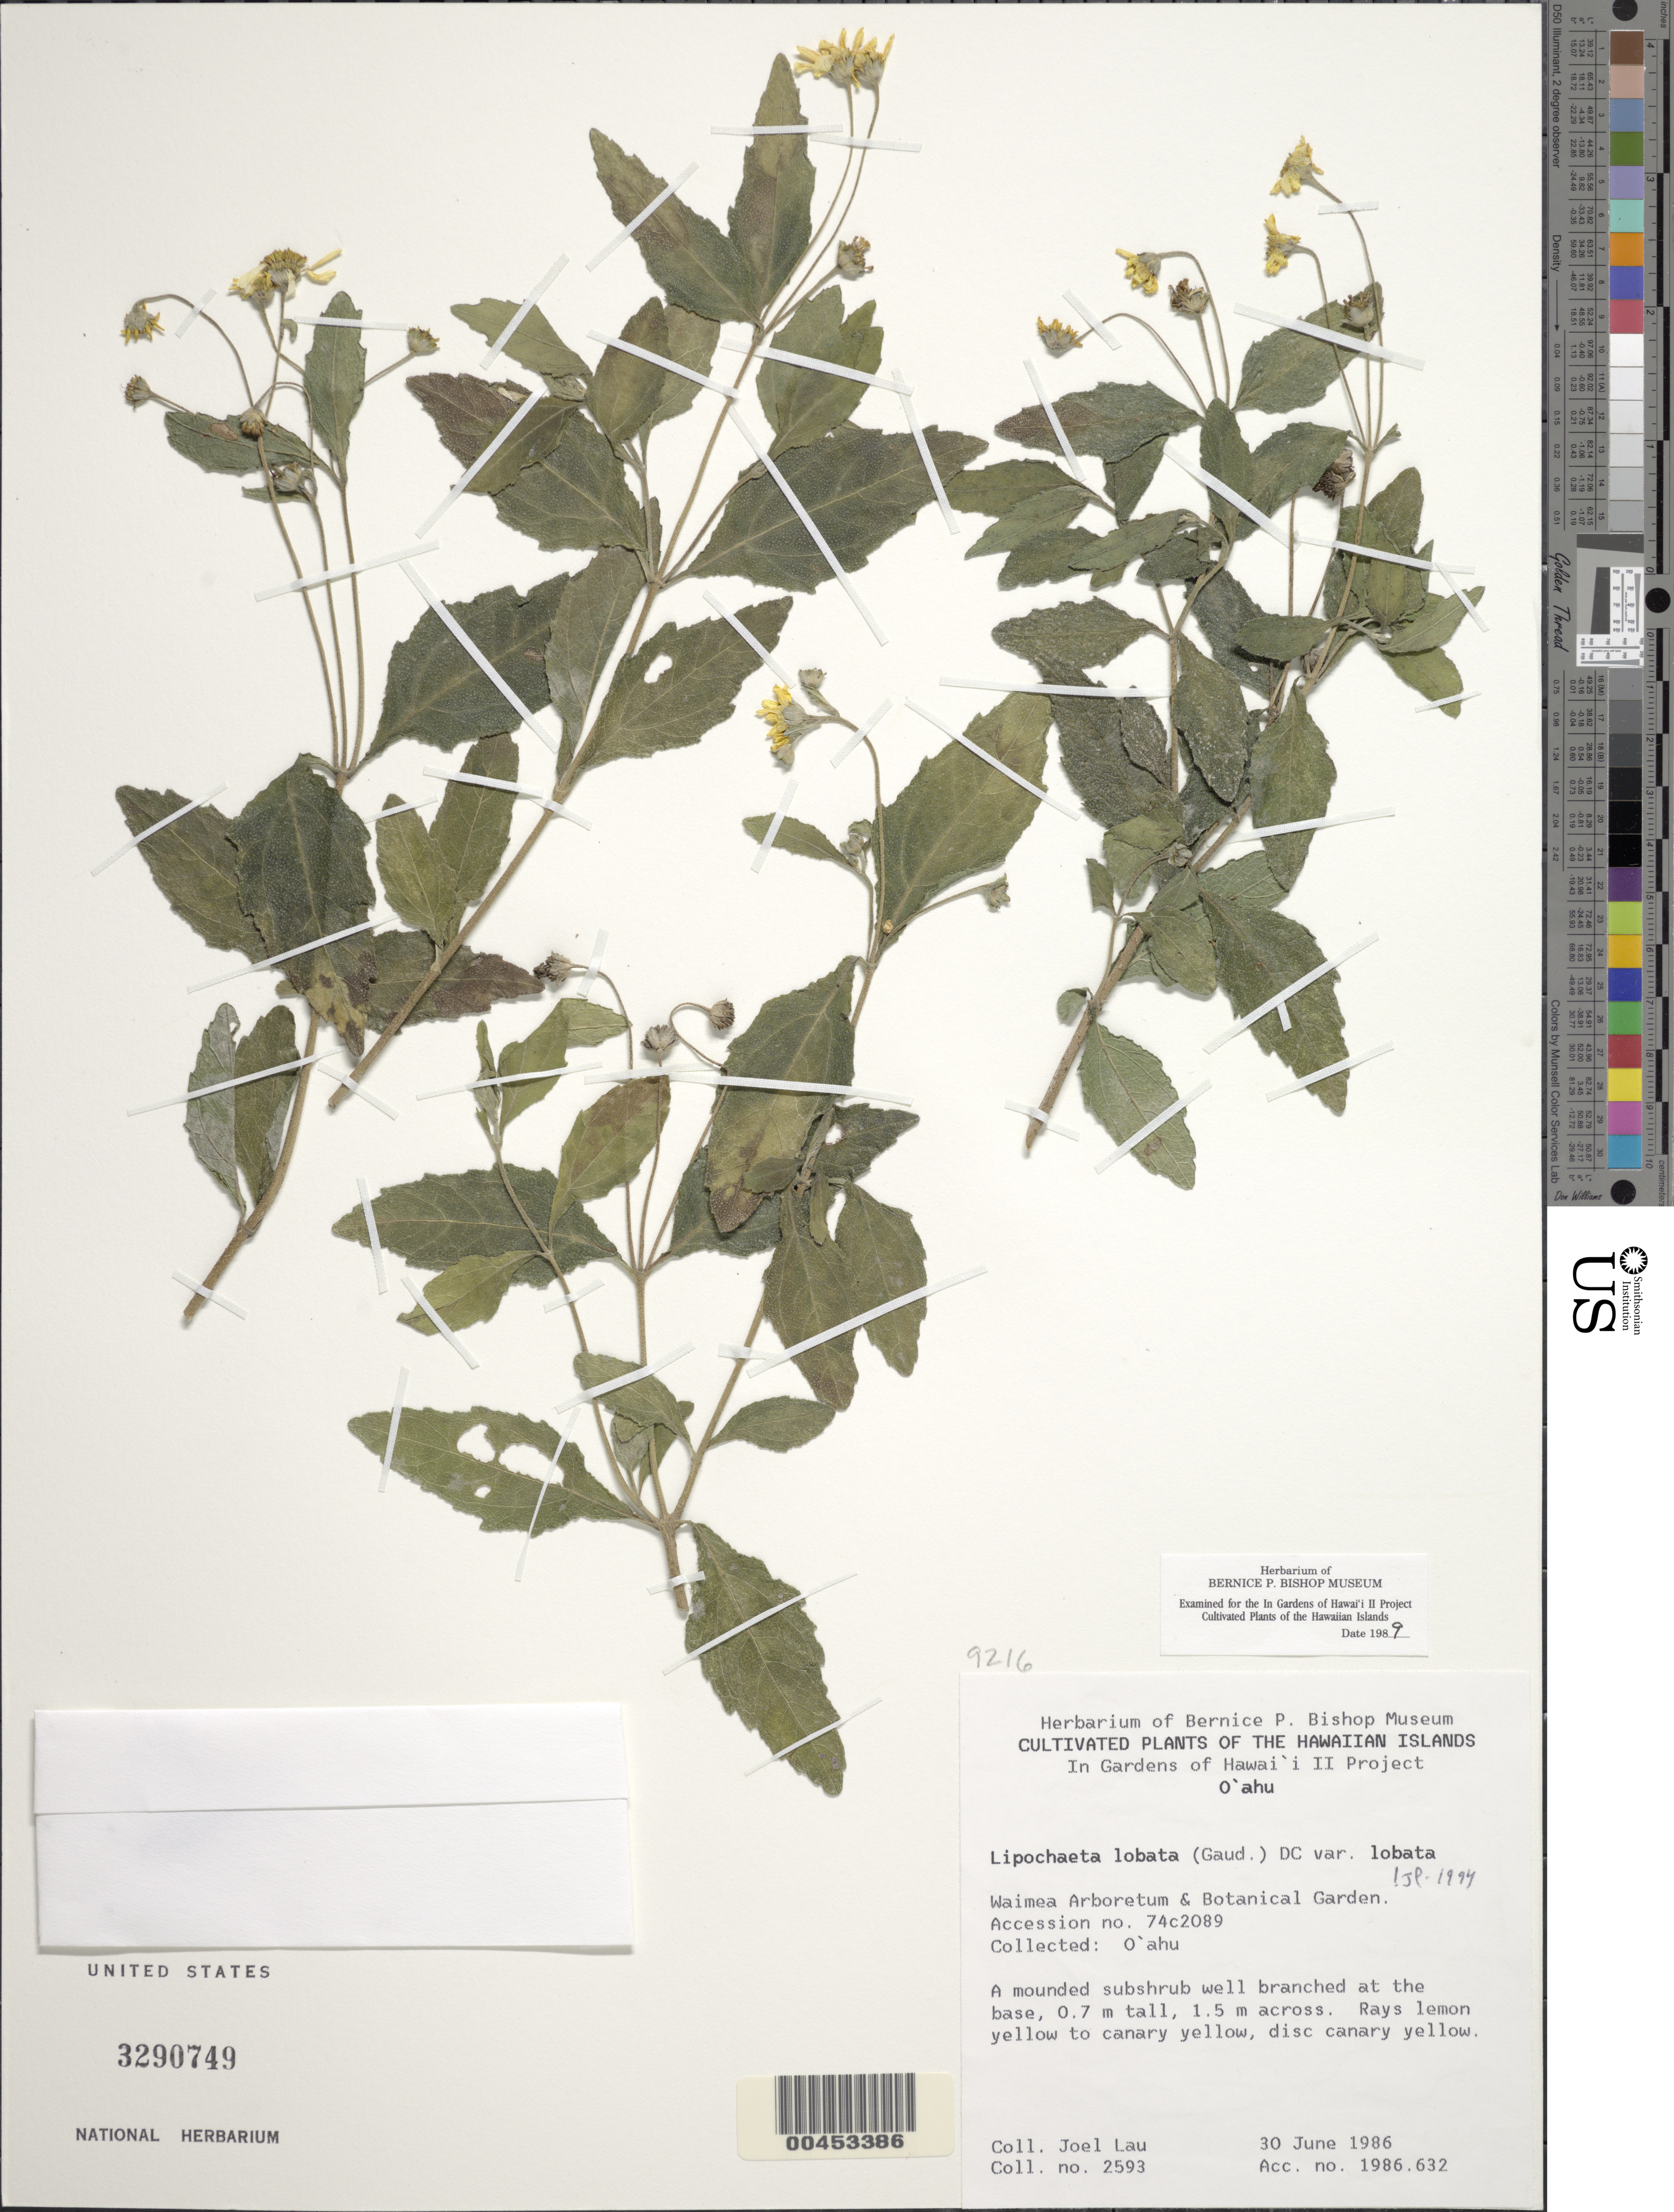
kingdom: Plantae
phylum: Tracheophyta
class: Magnoliopsida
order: Asterales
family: Asteraceae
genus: Lipochaeta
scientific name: Lipochaeta lobata var. lobata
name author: (Gaudich.) DC.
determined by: Pruski, J. F.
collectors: J. Lau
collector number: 2593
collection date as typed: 30 Jun 1986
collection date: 1986-06-30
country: United States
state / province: Hawaii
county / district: Honolulu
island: Oahu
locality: Waimea Arboretum & Botanical Garden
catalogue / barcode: US 3290749